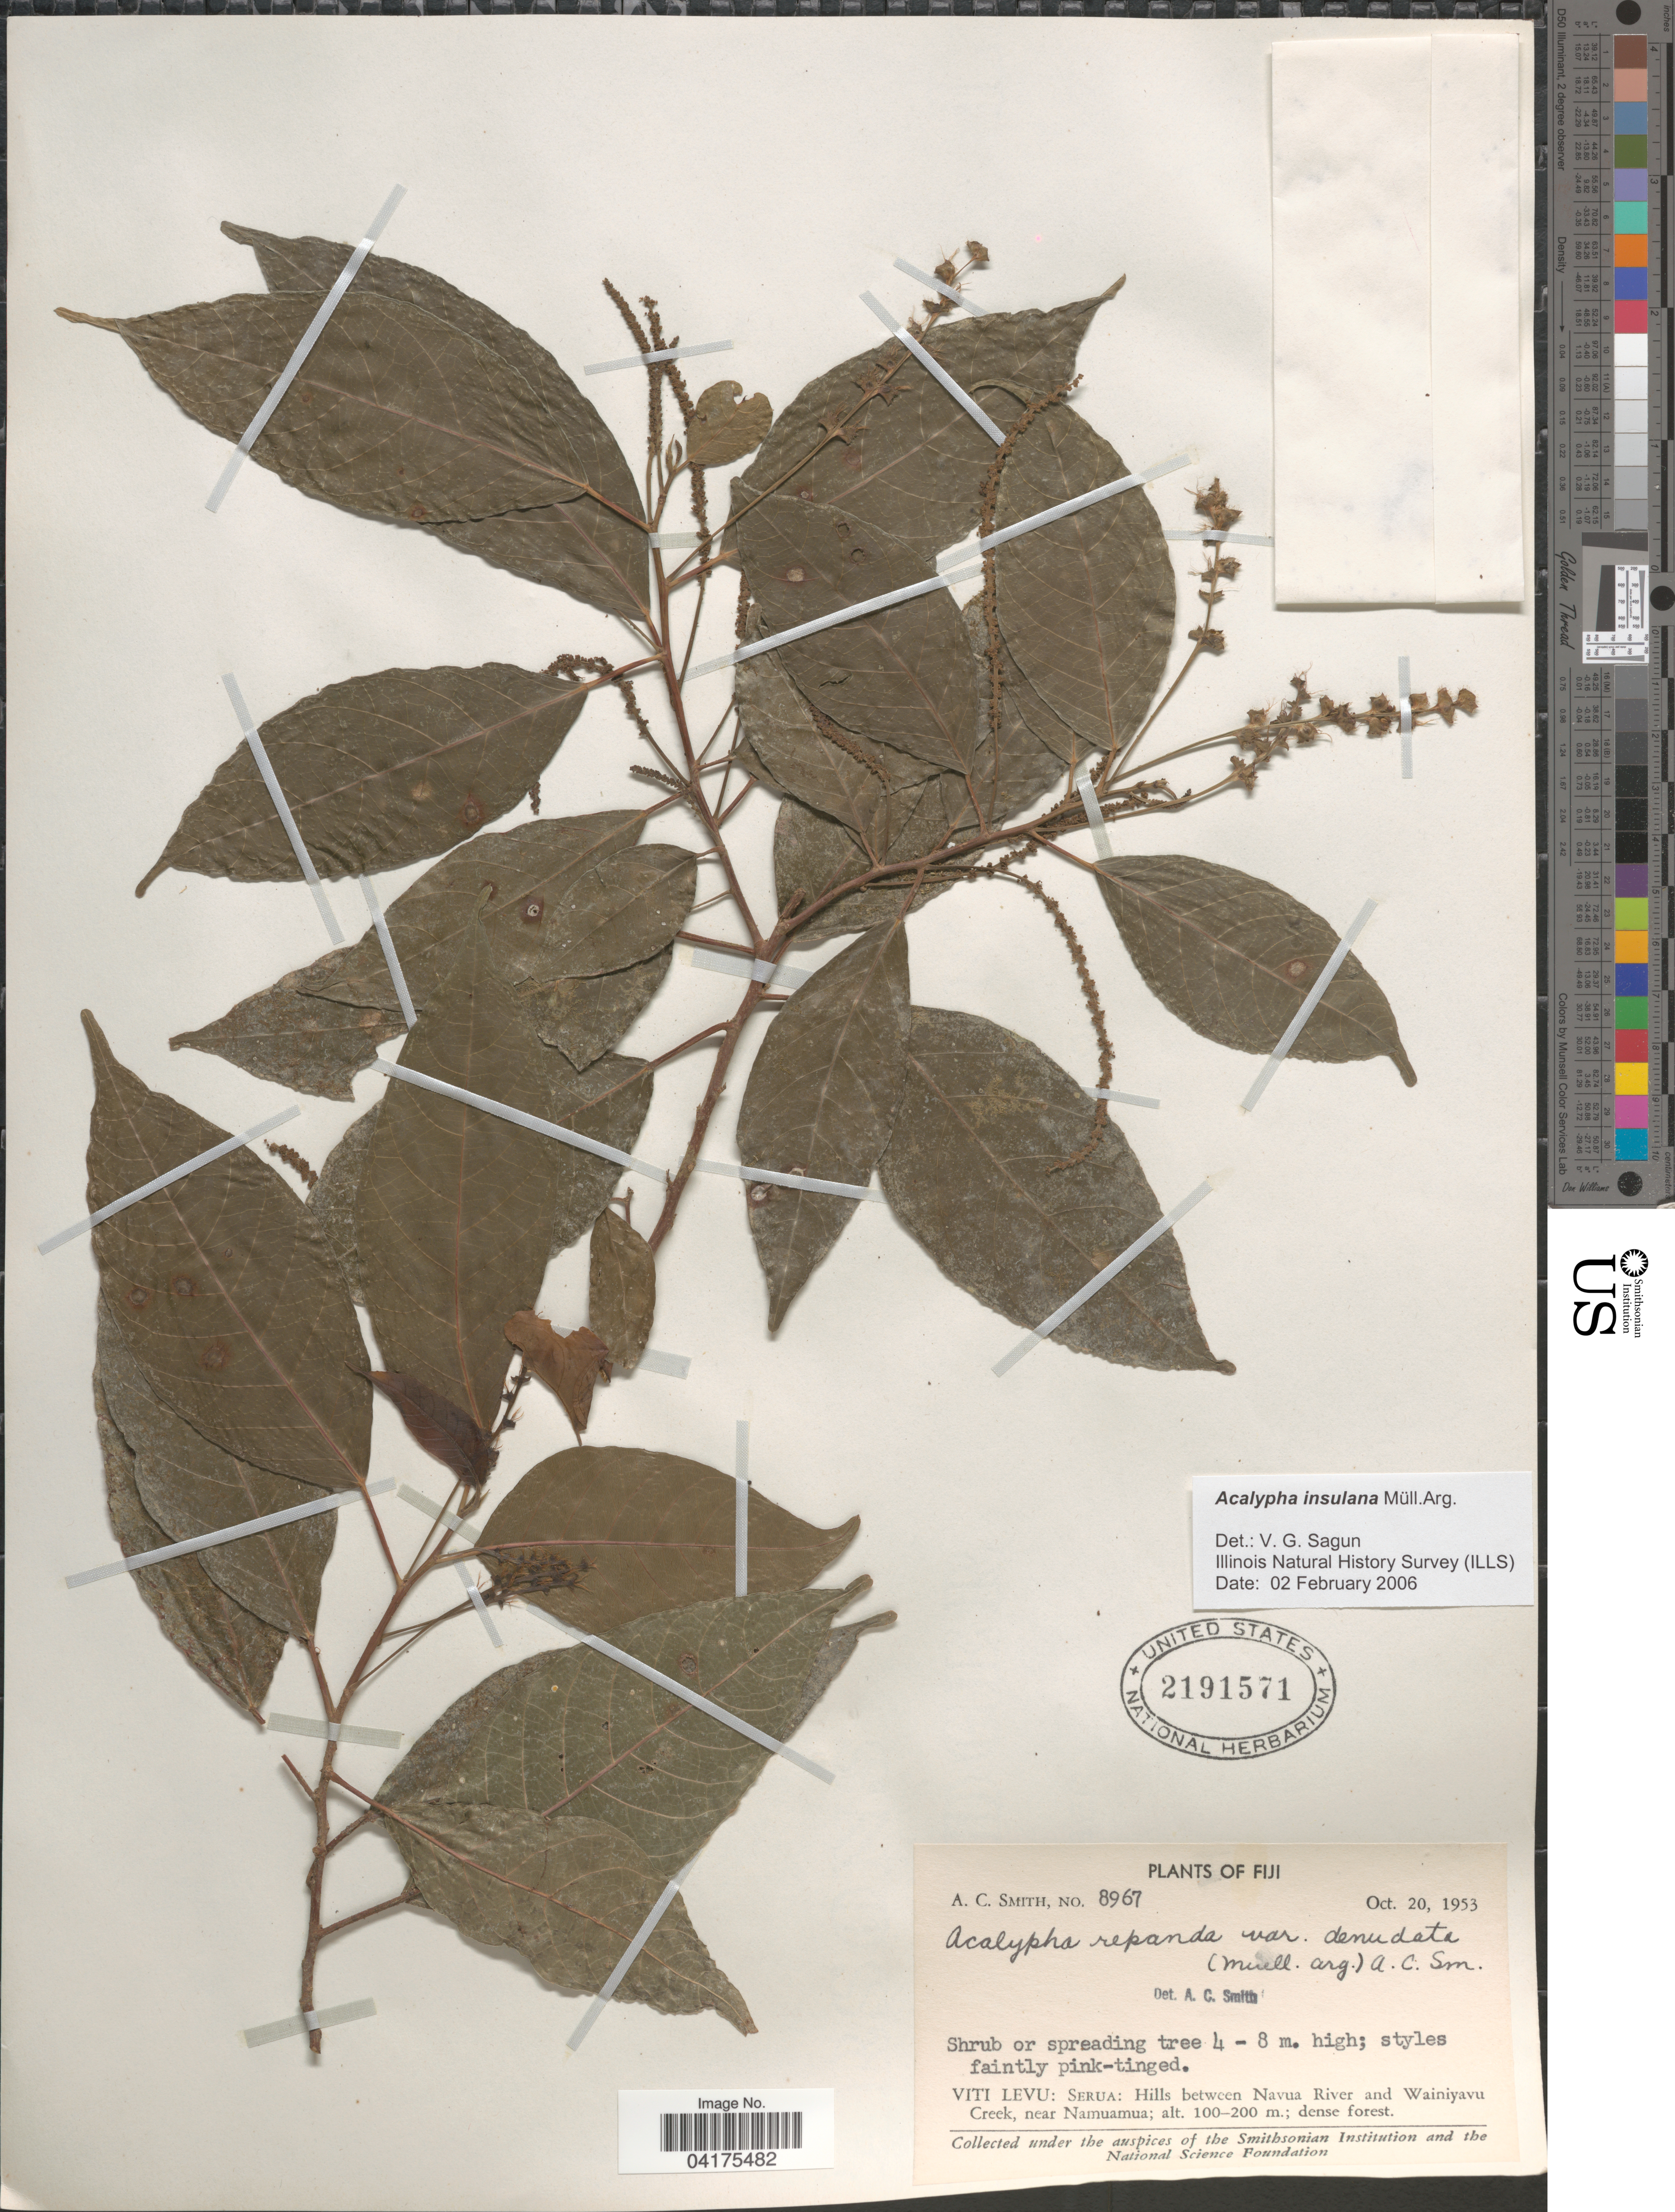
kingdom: Plantae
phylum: Tracheophyta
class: Magnoliopsida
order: Malpighiales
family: Euphorbiaceae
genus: Acalypha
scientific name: Acalypha insulana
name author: Müll. Arg.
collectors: A. C. Smith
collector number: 8967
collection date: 1953-10-20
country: Fiji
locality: Viti Levu: Serua: Hills between Navua River and Wainiyavu Creek, near Namuamua.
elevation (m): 100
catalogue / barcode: US 2191571